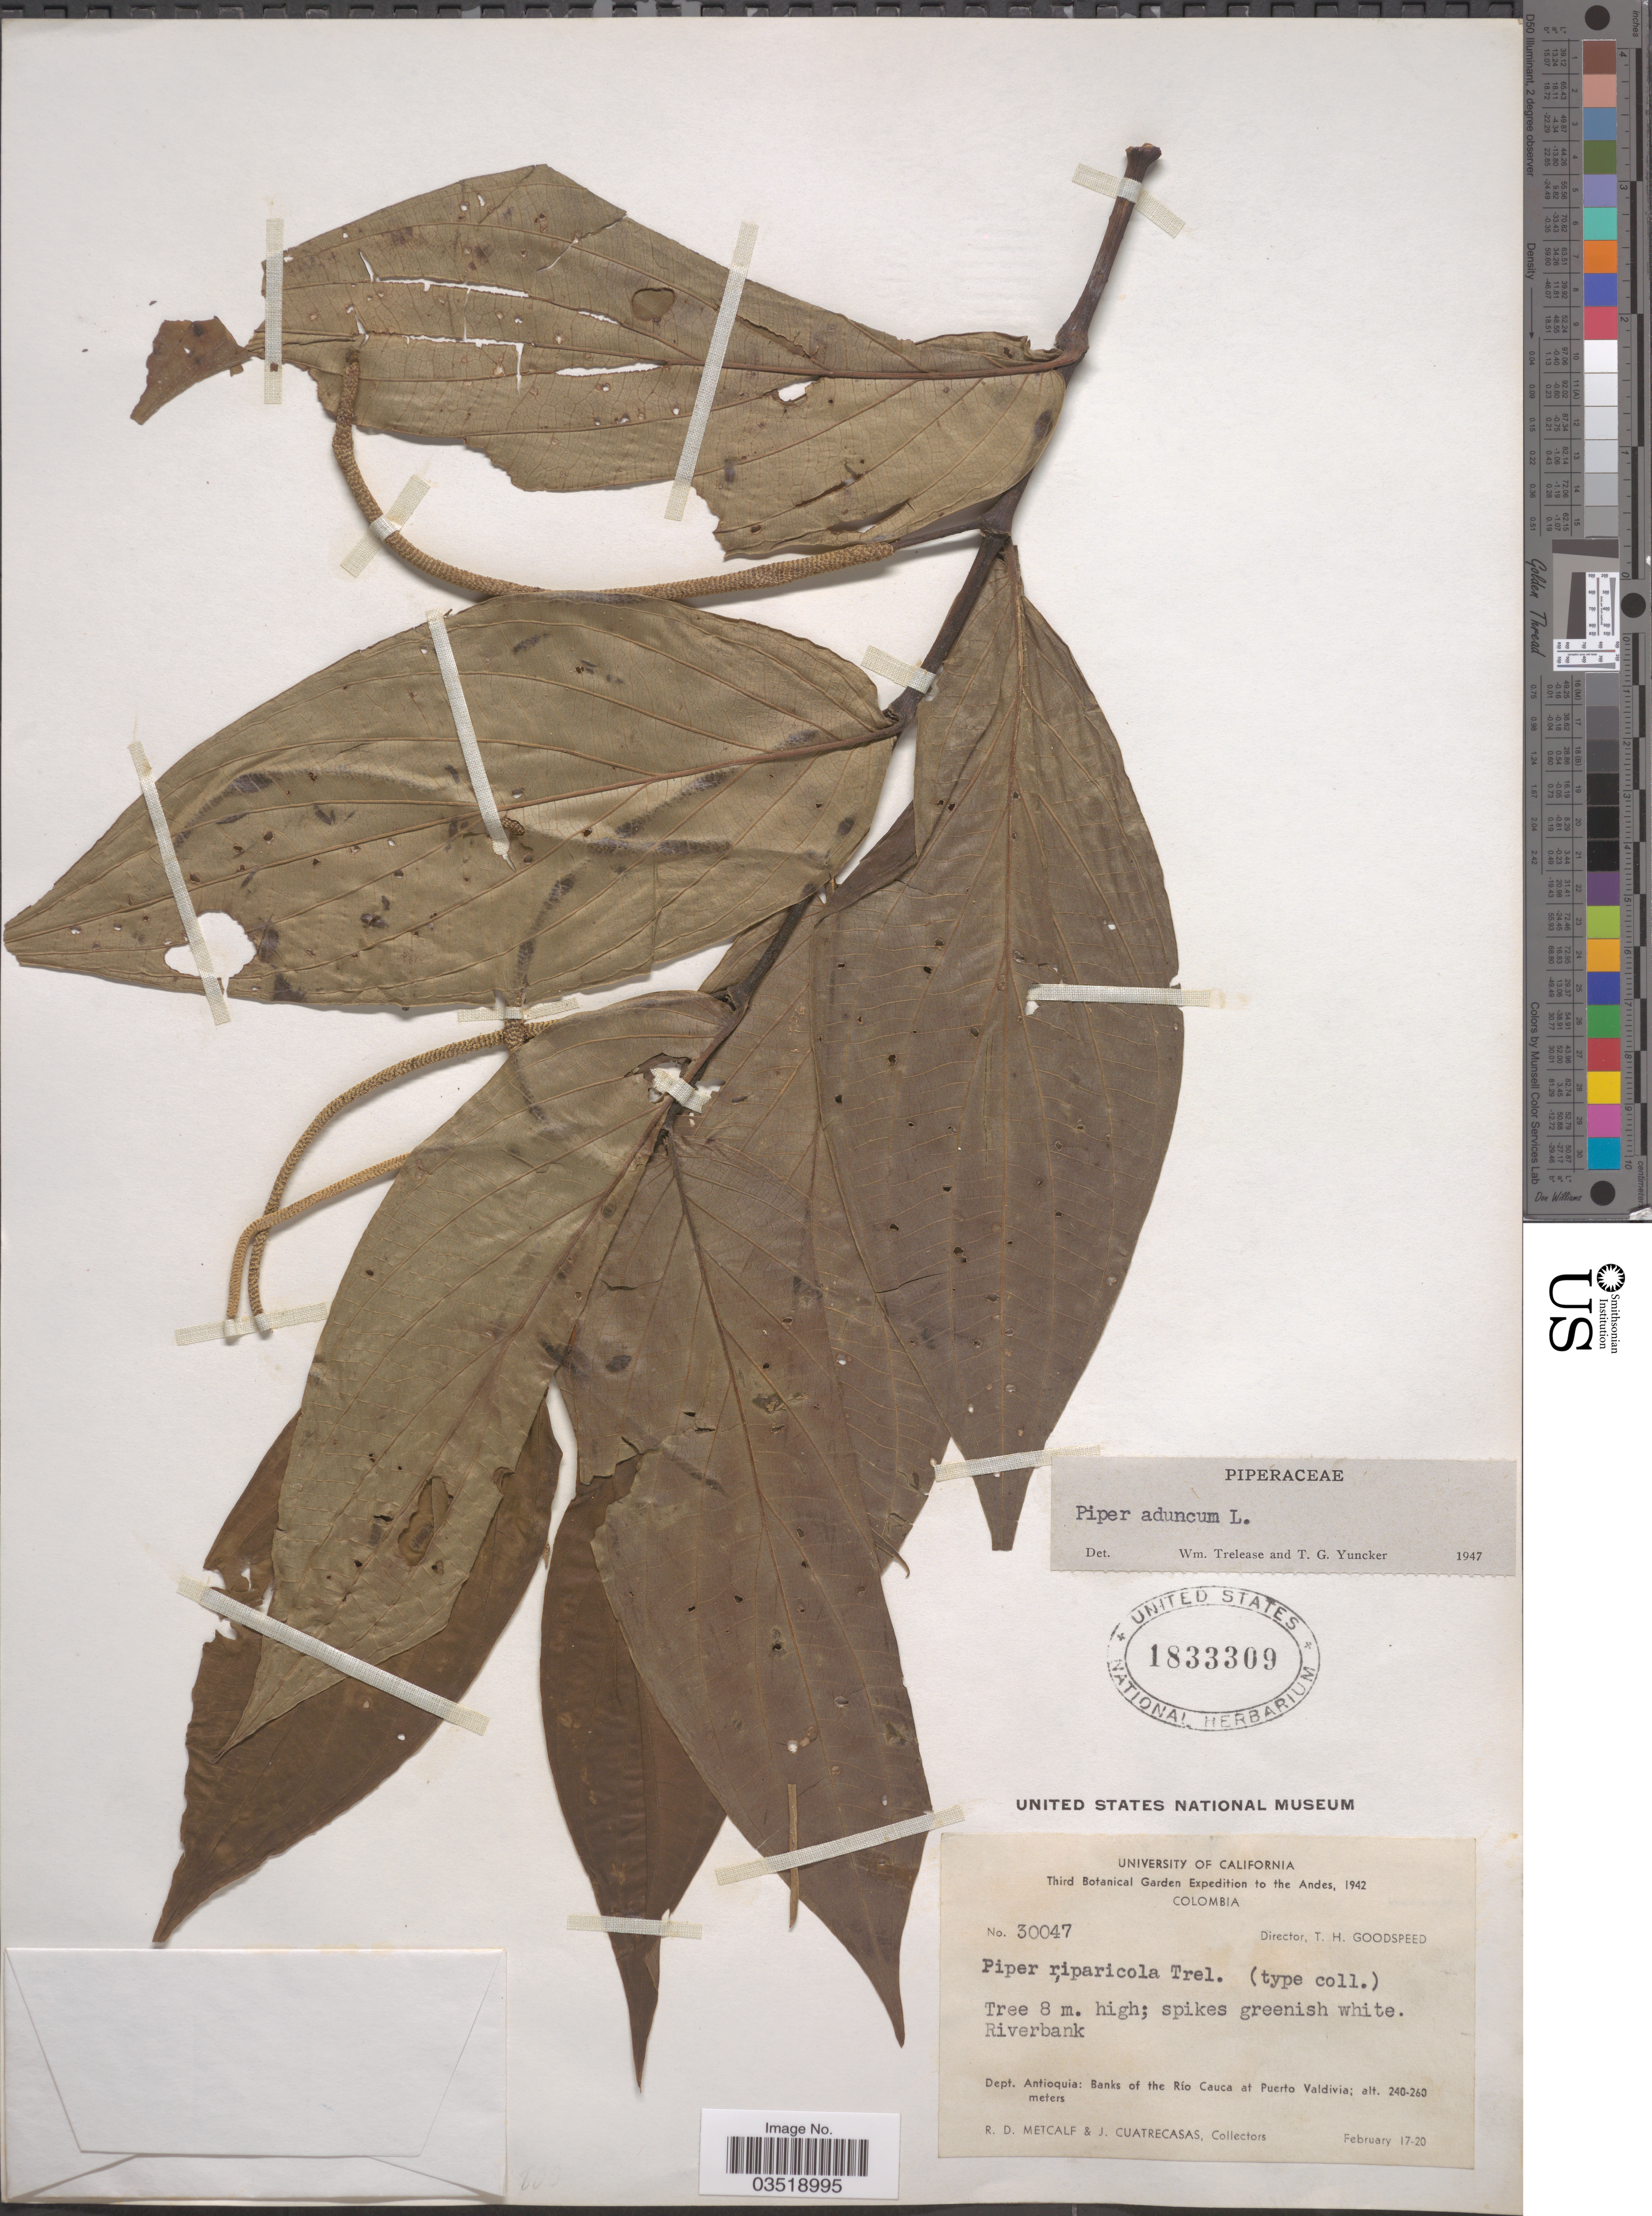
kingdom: Plantae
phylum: Tracheophyta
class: Magnoliopsida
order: Piperales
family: Piperaceae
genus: Piper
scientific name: Piper aduncum var. aduncum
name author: L.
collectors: R. D. Metcalf & J. Cuatrecasas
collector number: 30047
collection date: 1942-02-17/1942-02-20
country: Colombia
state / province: Antioquia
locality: The Andes. Dept. Antioquia: Banks of the Río Cauca at Puerto Valdivia.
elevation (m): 240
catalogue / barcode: US 1833309